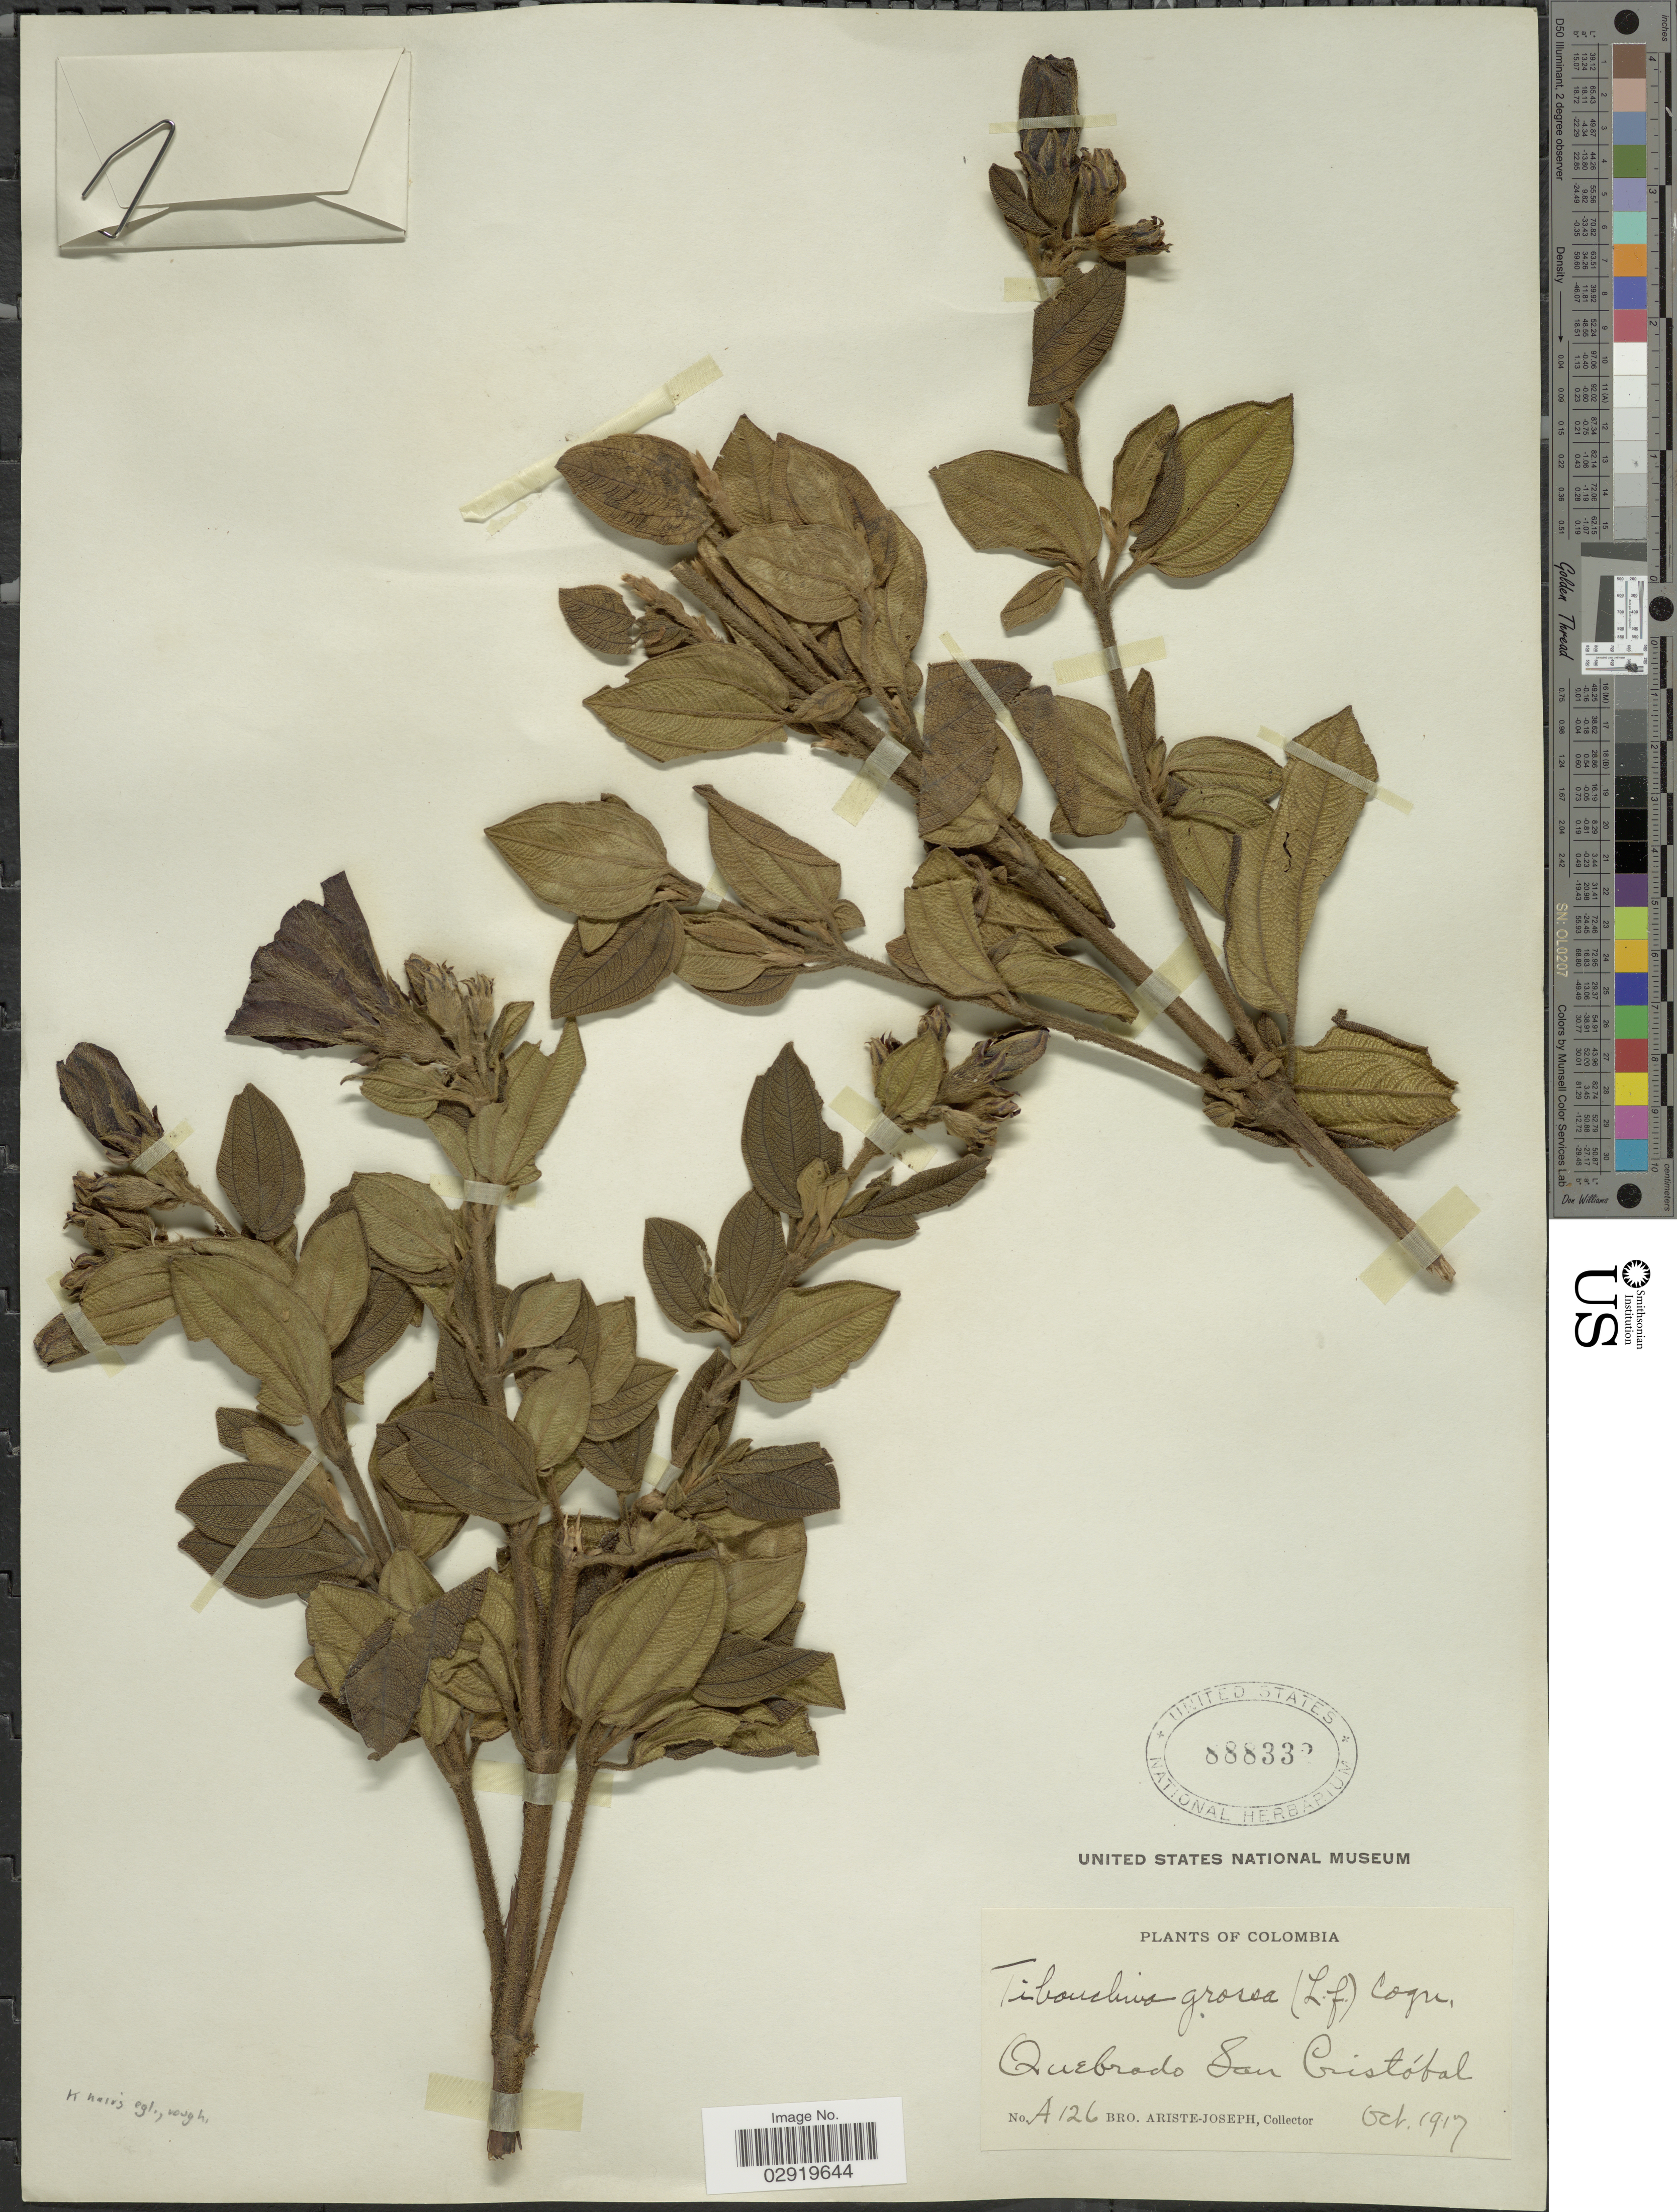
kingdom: Plantae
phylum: Tracheophyta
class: Magnoliopsida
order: Myrtales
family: Melastomataceae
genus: Chaetogastra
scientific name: Chaetogastra grossa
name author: (L. f.) P.J.F. Guim. & Michelang.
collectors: Bro. Ariste-Joseph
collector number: A126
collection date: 1917-10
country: Colombia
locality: Quebrado San Cristóbal.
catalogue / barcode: US 888332